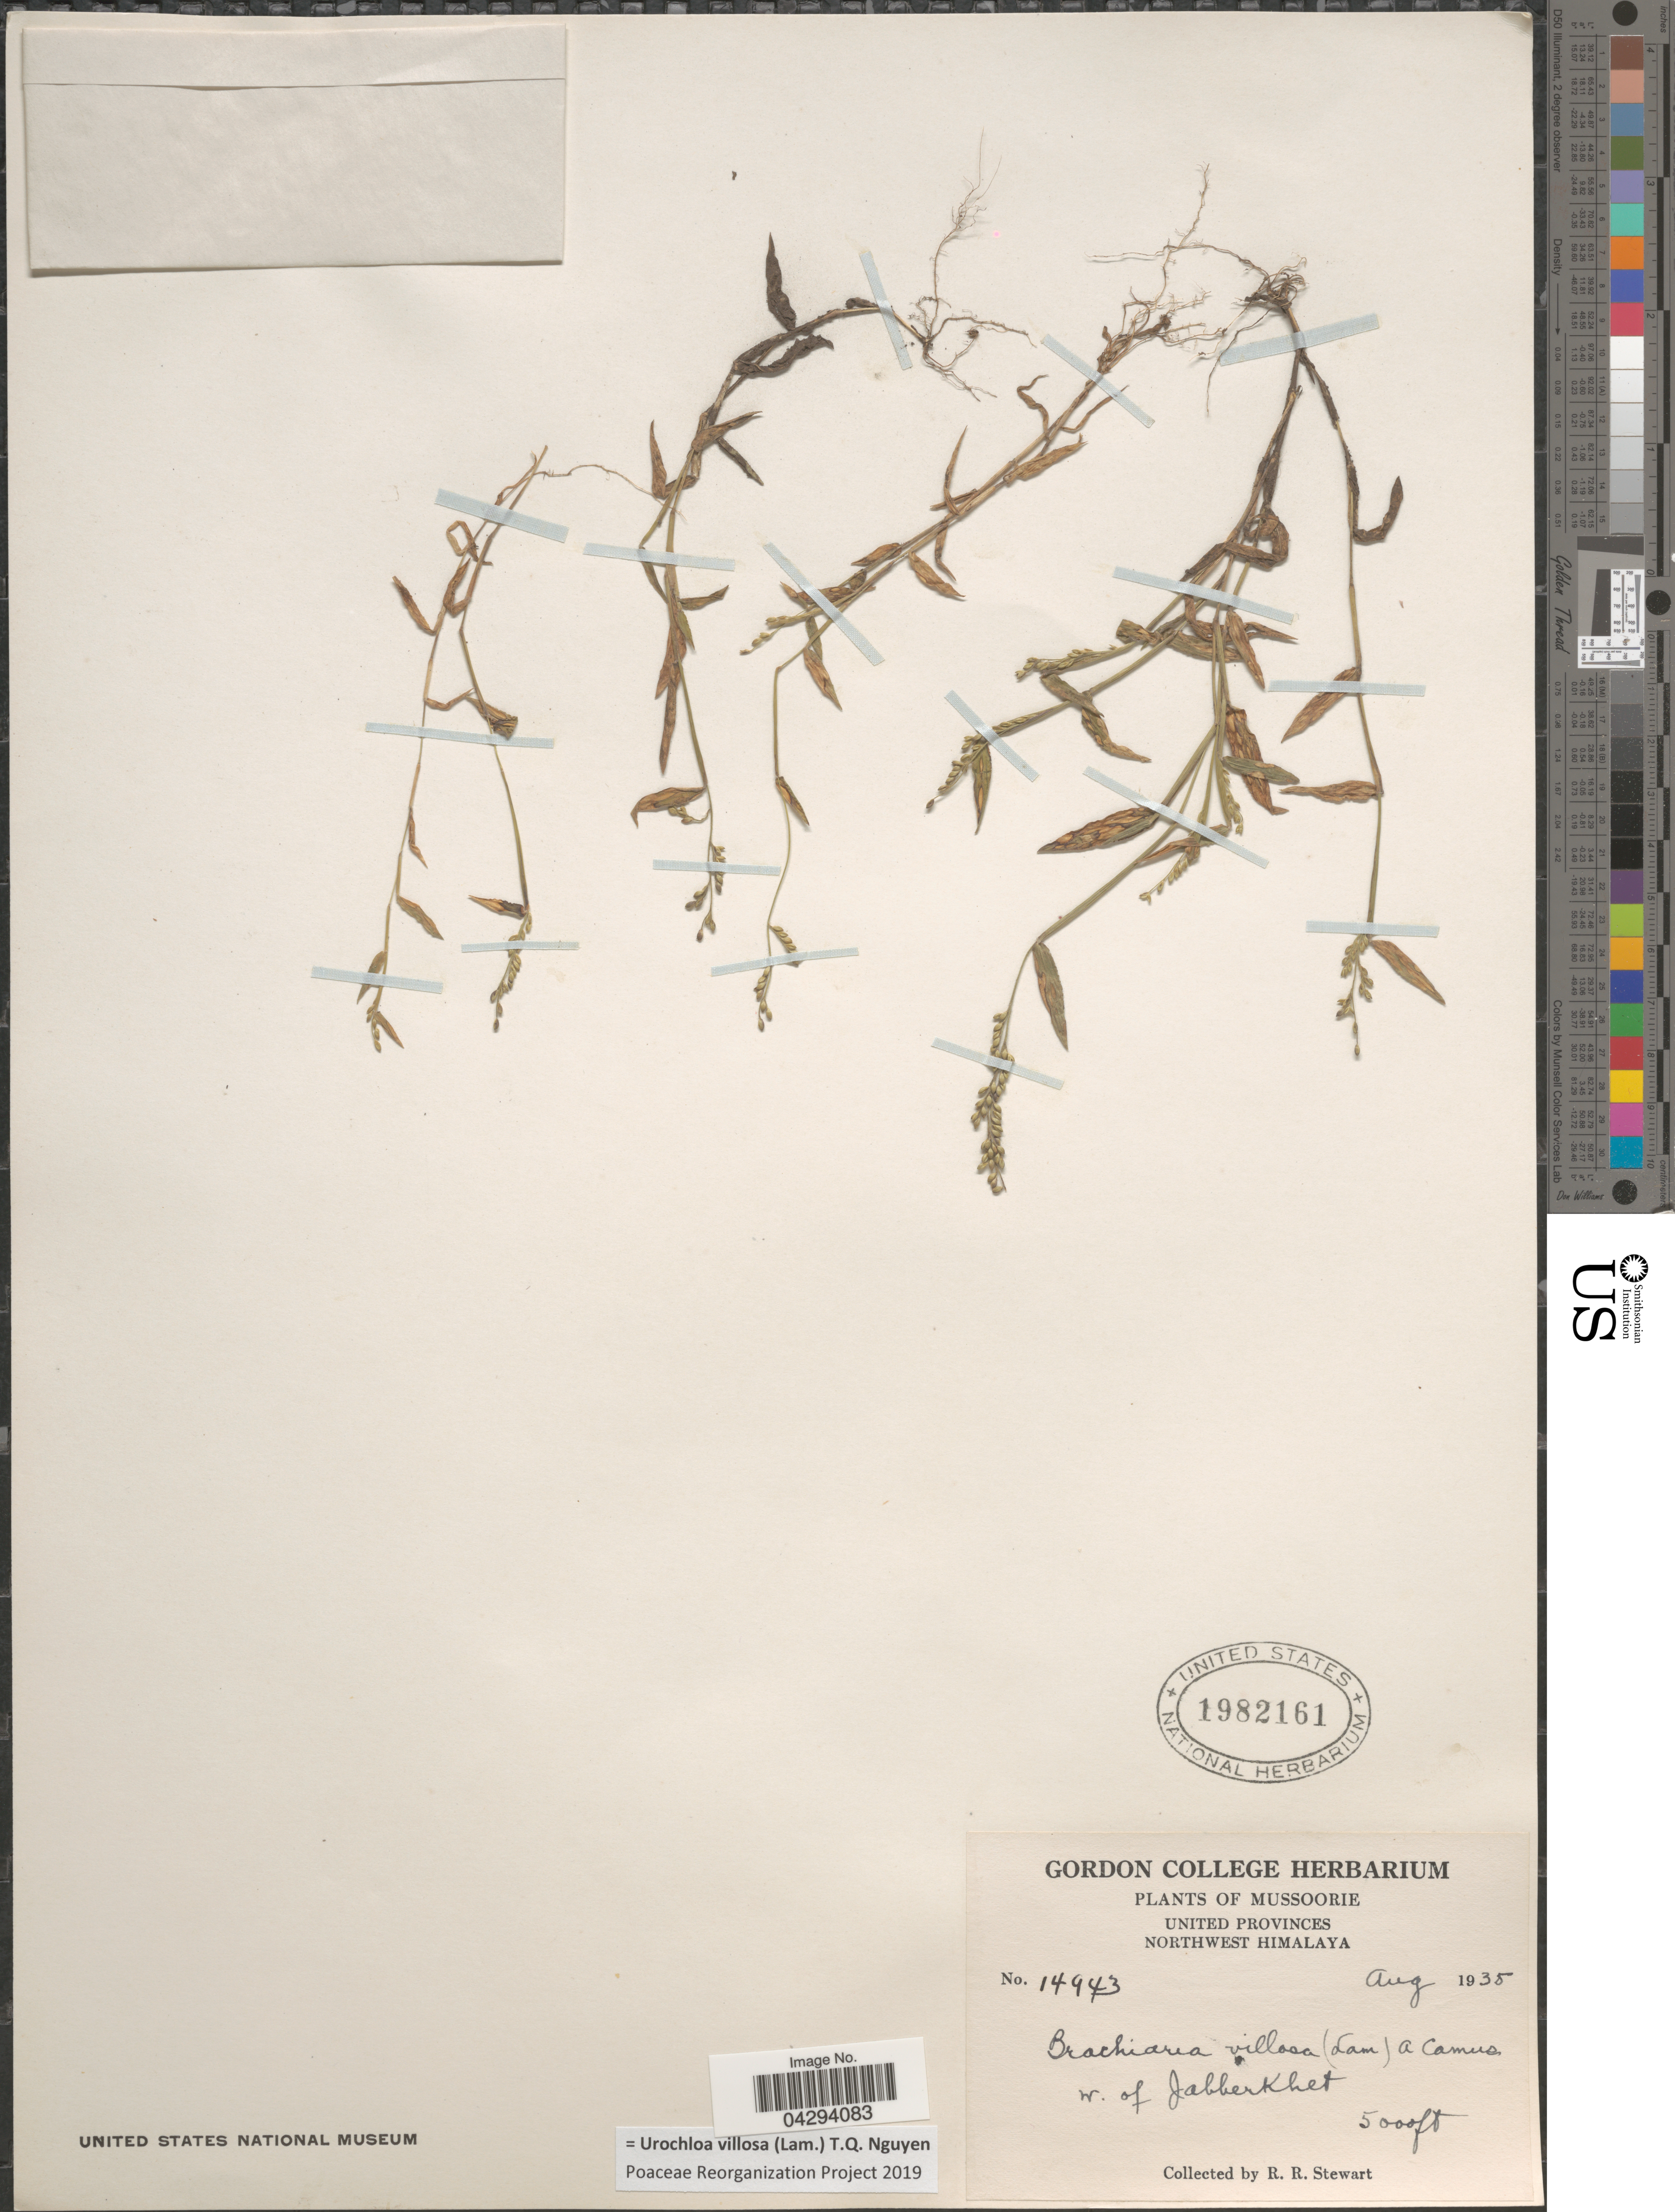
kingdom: Plantae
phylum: Tracheophyta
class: Liliopsida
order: Poales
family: Poaceae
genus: Urochloa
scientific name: Urochloa villosa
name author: (Lam.) T.Q. Nguyen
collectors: R. Stewart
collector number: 14943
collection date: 1935-08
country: India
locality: Mussoorie. United Provinces. Northwest Himalaya. W. of Jabberkhet.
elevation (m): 1524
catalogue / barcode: US 1982161